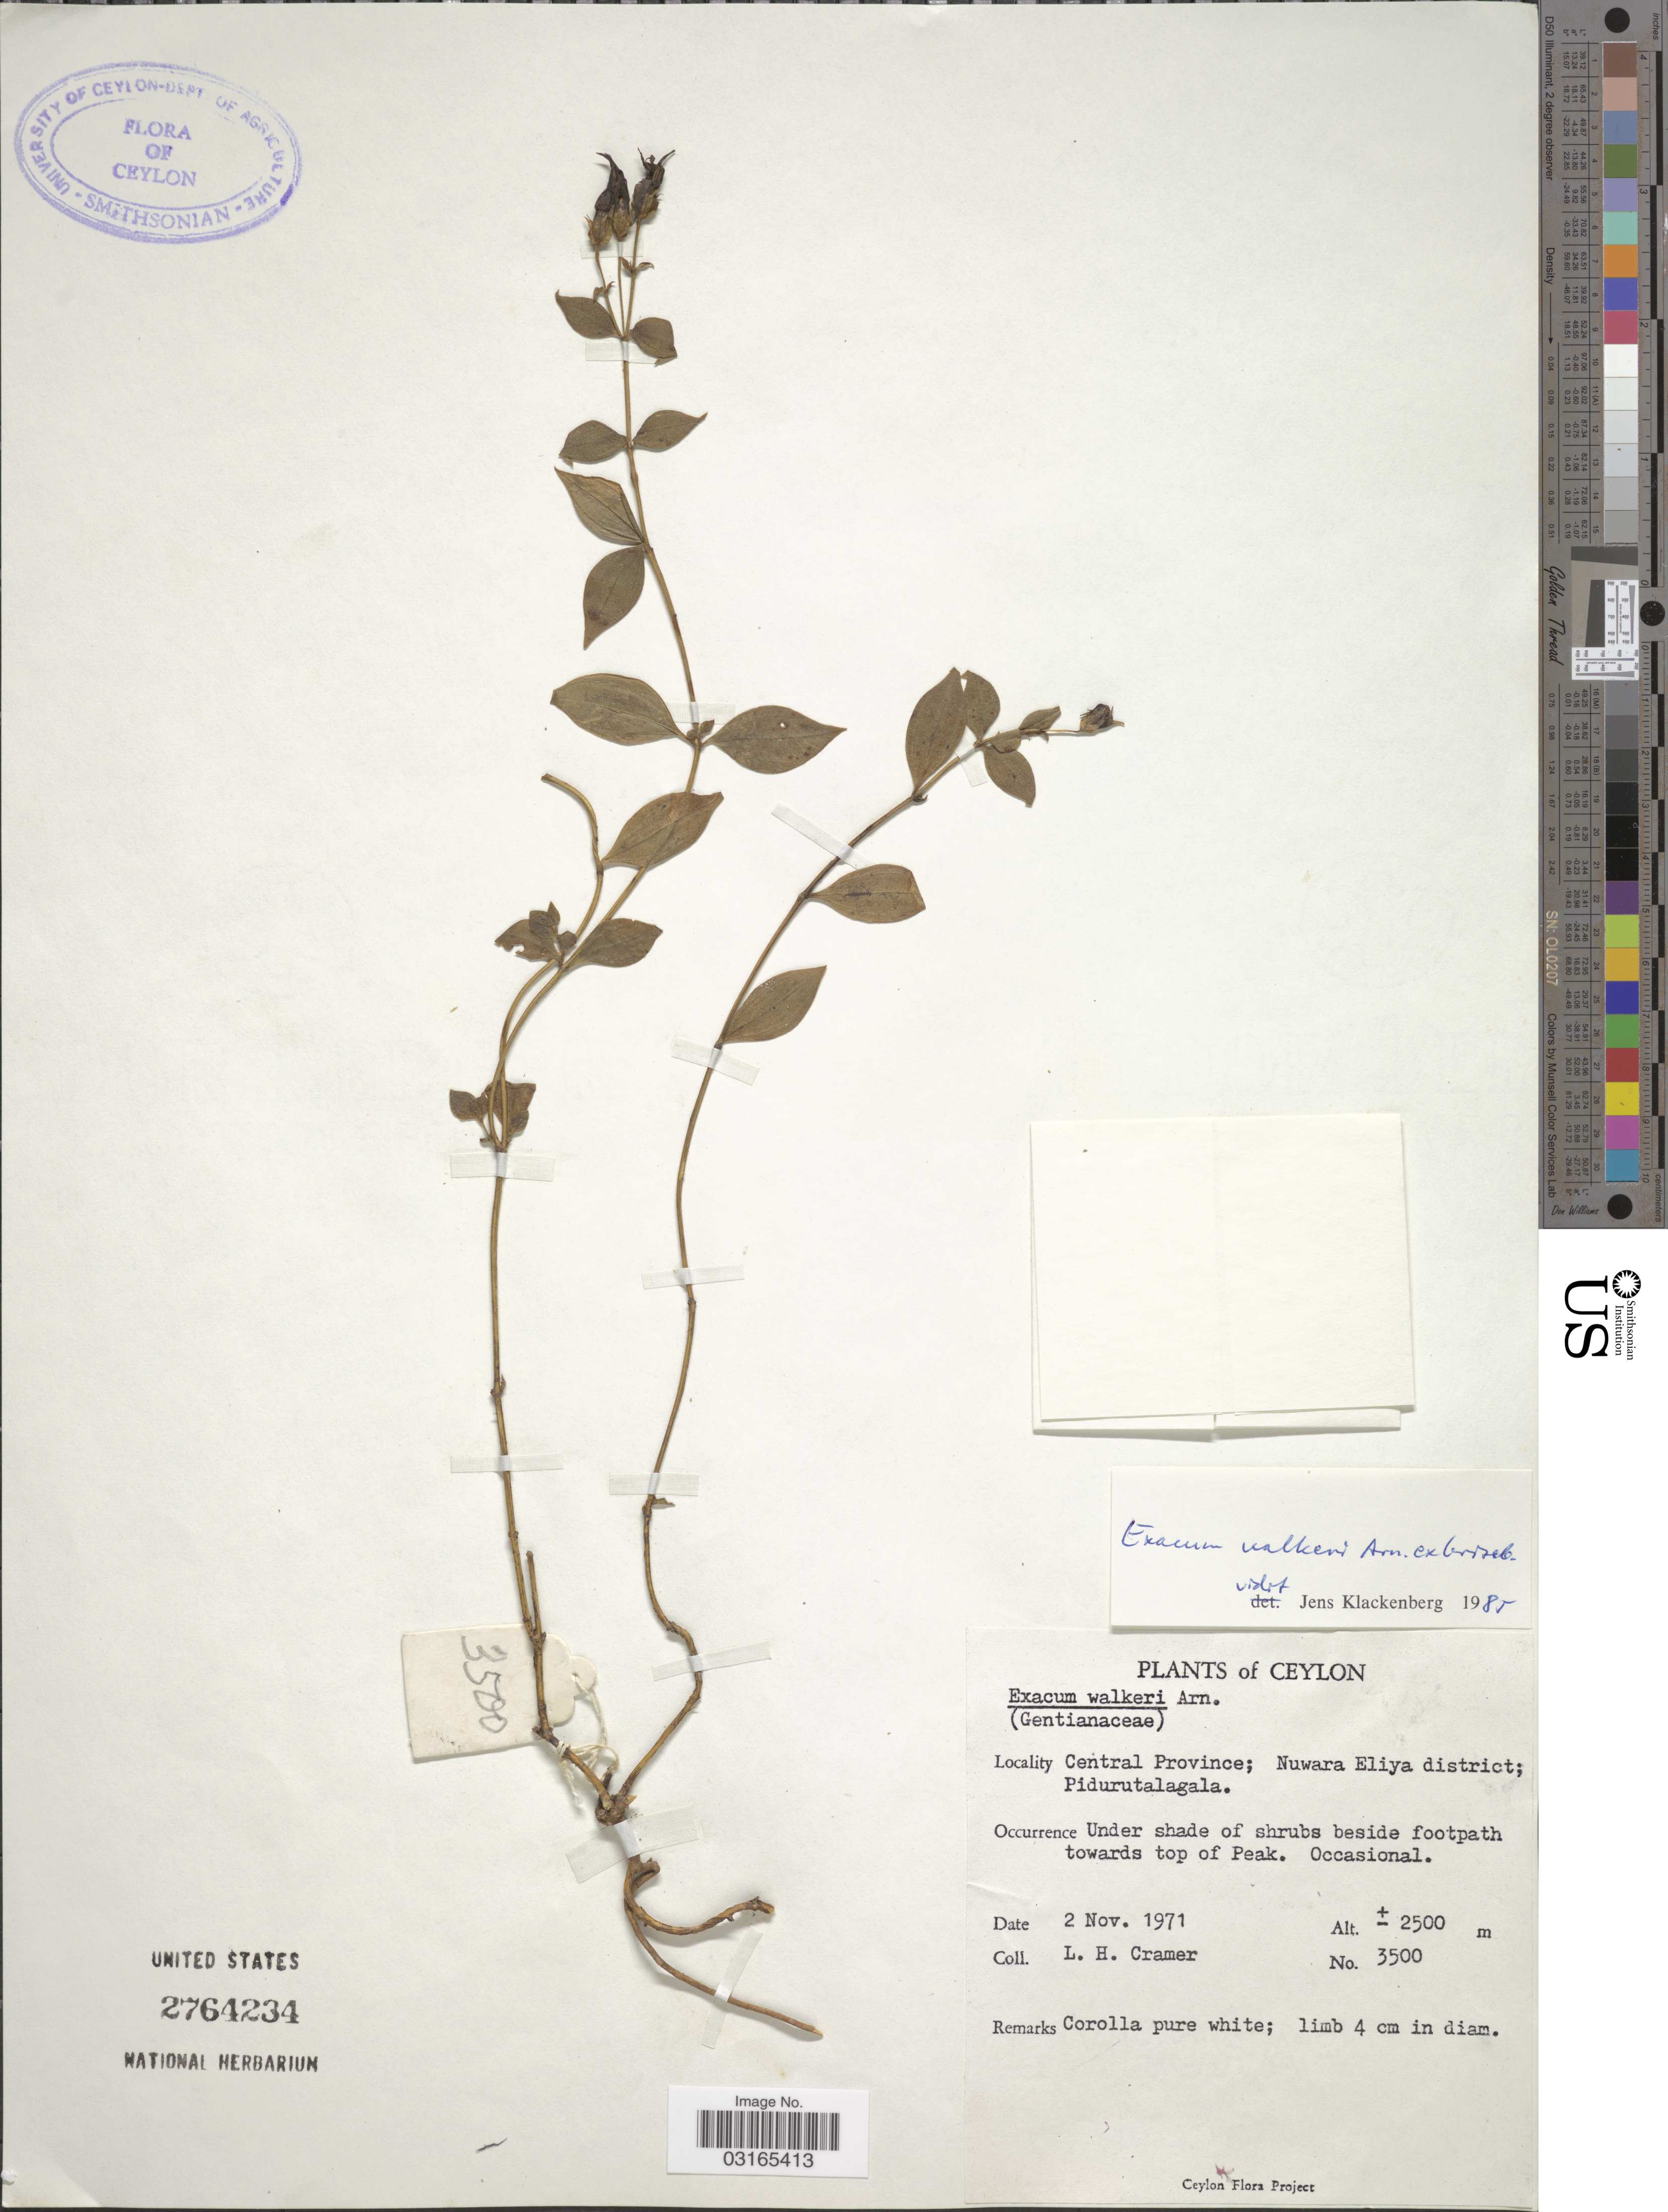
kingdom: Plantae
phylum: Tracheophyta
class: Magnoliopsida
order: Gentianales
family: Gentianaceae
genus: Exacum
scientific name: Exacum walkeri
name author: Arn. ex Griseb.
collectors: L. H. Cramer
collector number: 3500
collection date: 1971-11-02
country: Sri Lanka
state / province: Central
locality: Ceylon. Nuwara Eliya district; Pidurutalagala. Beside footpath towards top of Peak.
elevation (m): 2500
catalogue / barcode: US 2764234